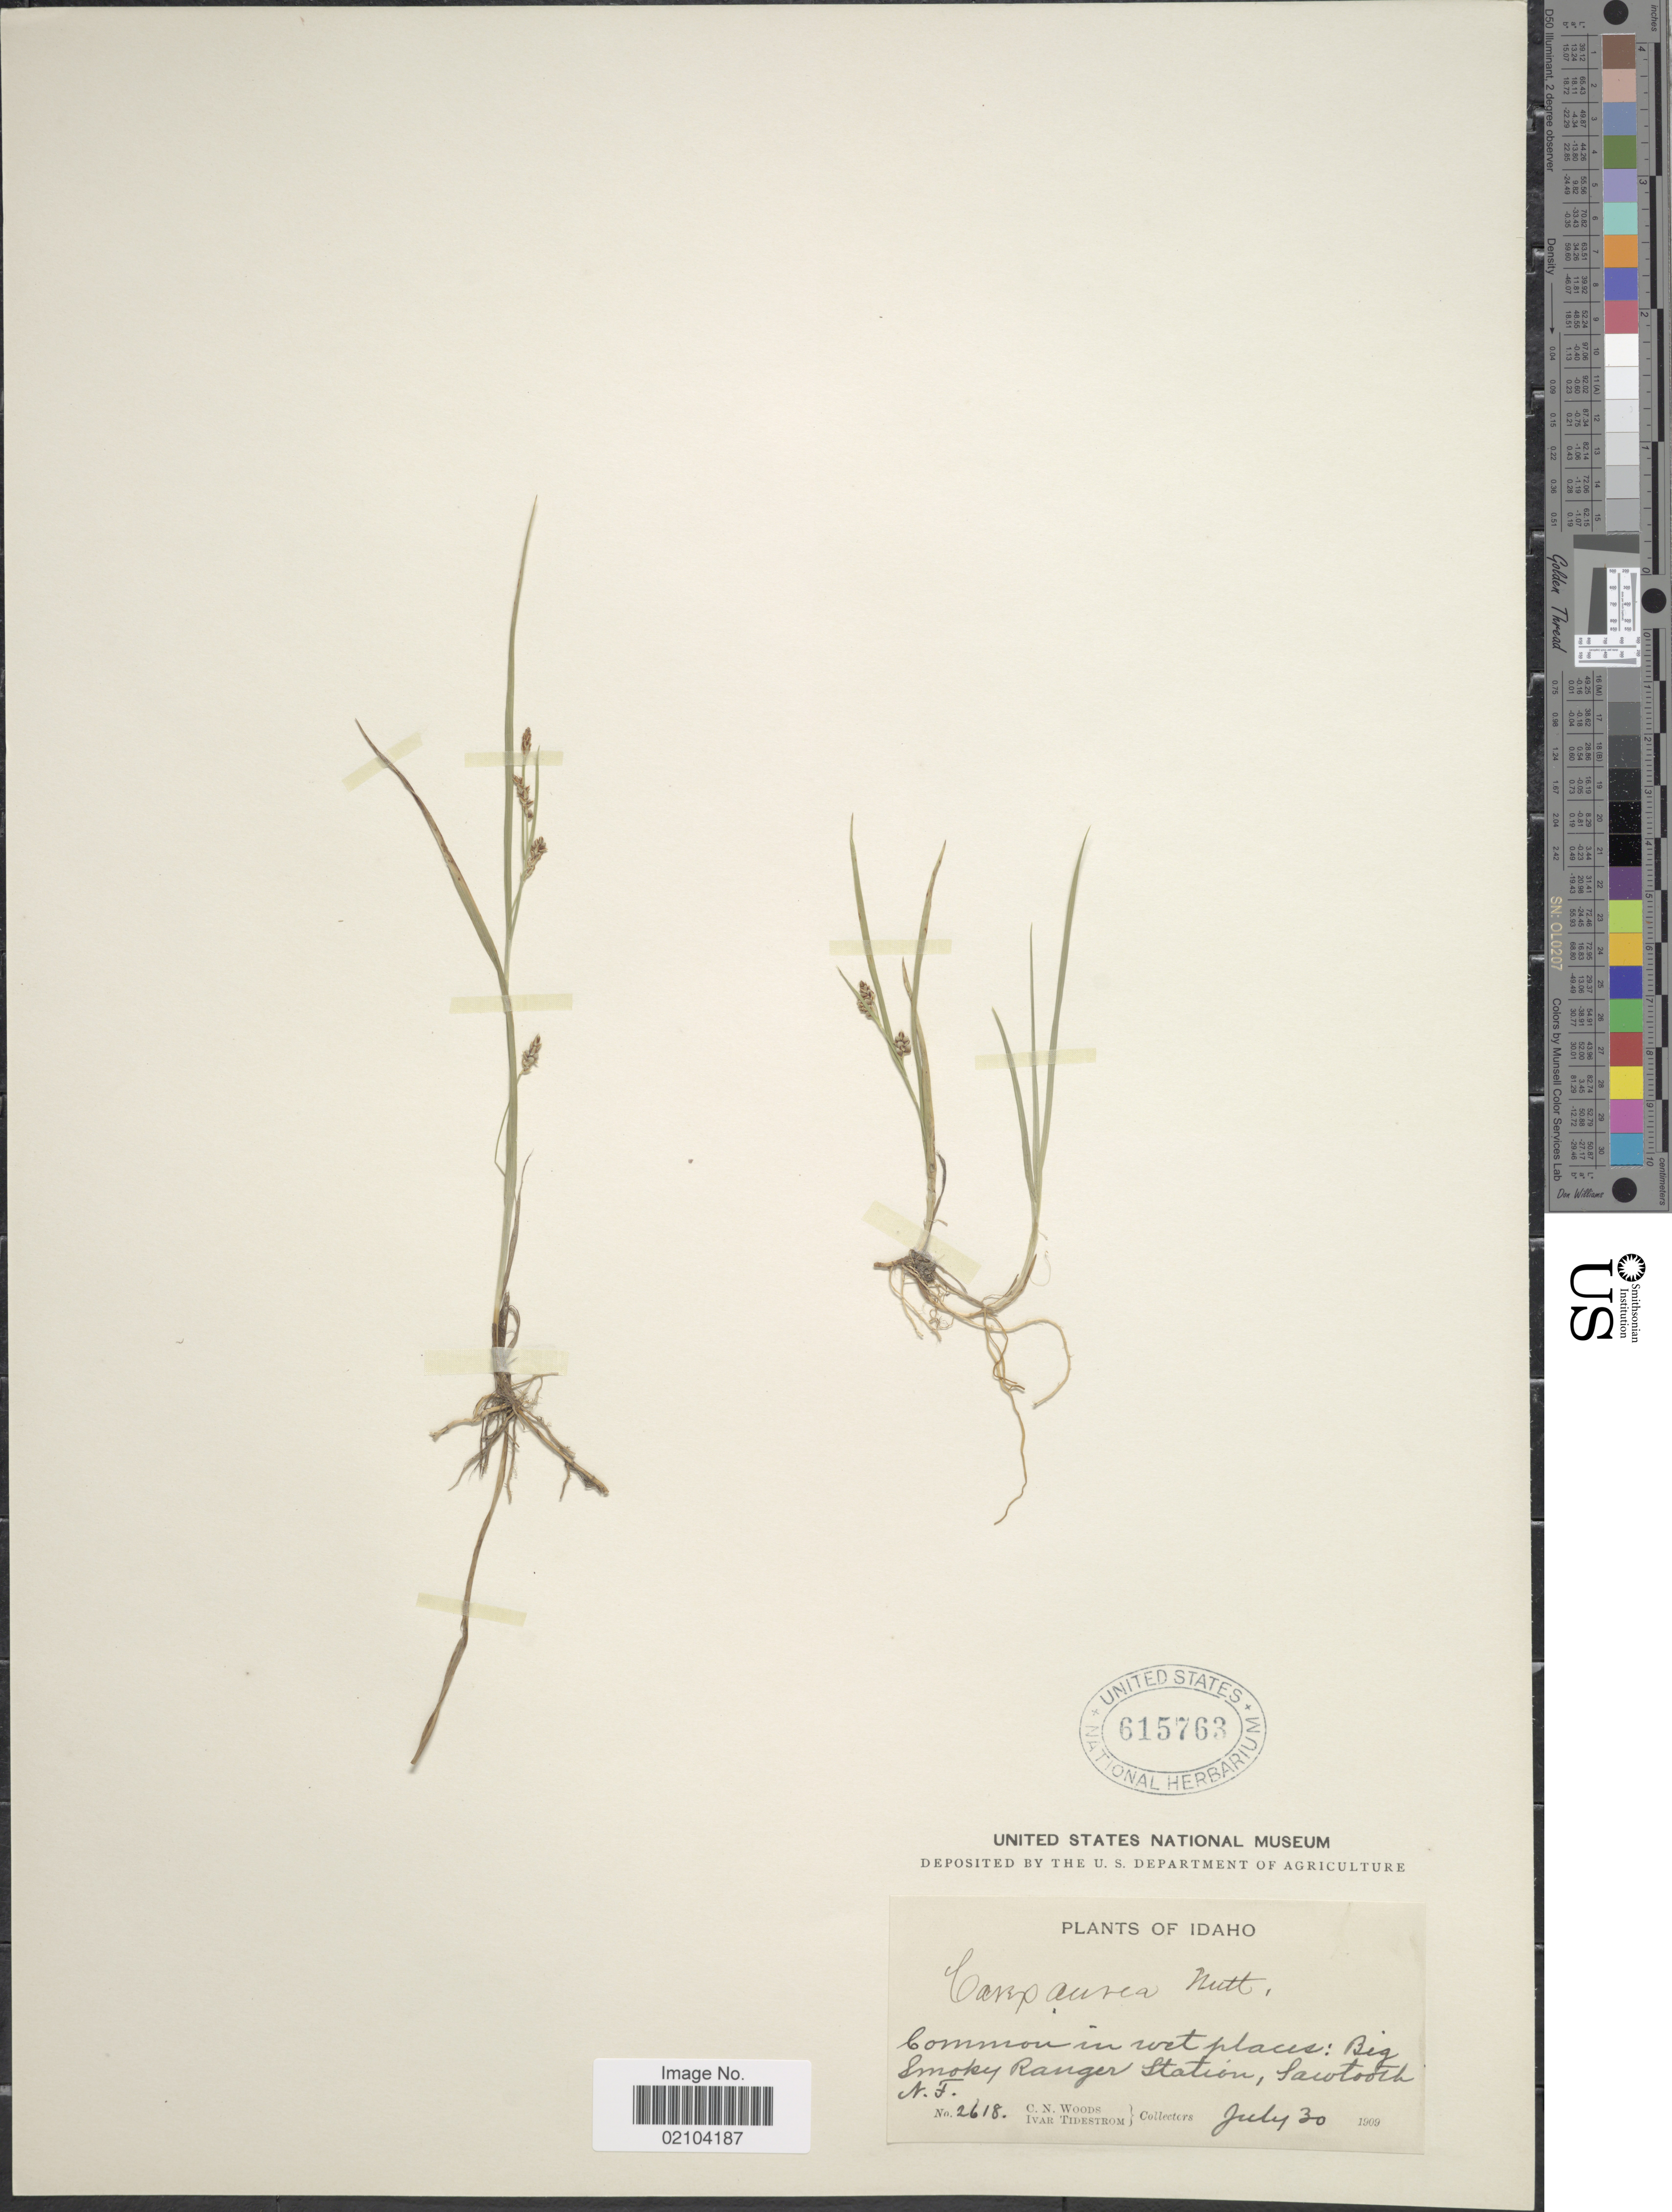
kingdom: Plantae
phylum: Tracheophyta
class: Liliopsida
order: Poales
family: Cyperaceae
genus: Carex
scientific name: Carex aurea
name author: Nutt.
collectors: C. Woods & I. F. Tidestrom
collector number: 2618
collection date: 1939-07-30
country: United States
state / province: Idaho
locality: Big Smoky Ranger Station, Sawtooth N.F.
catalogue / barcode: US 615763